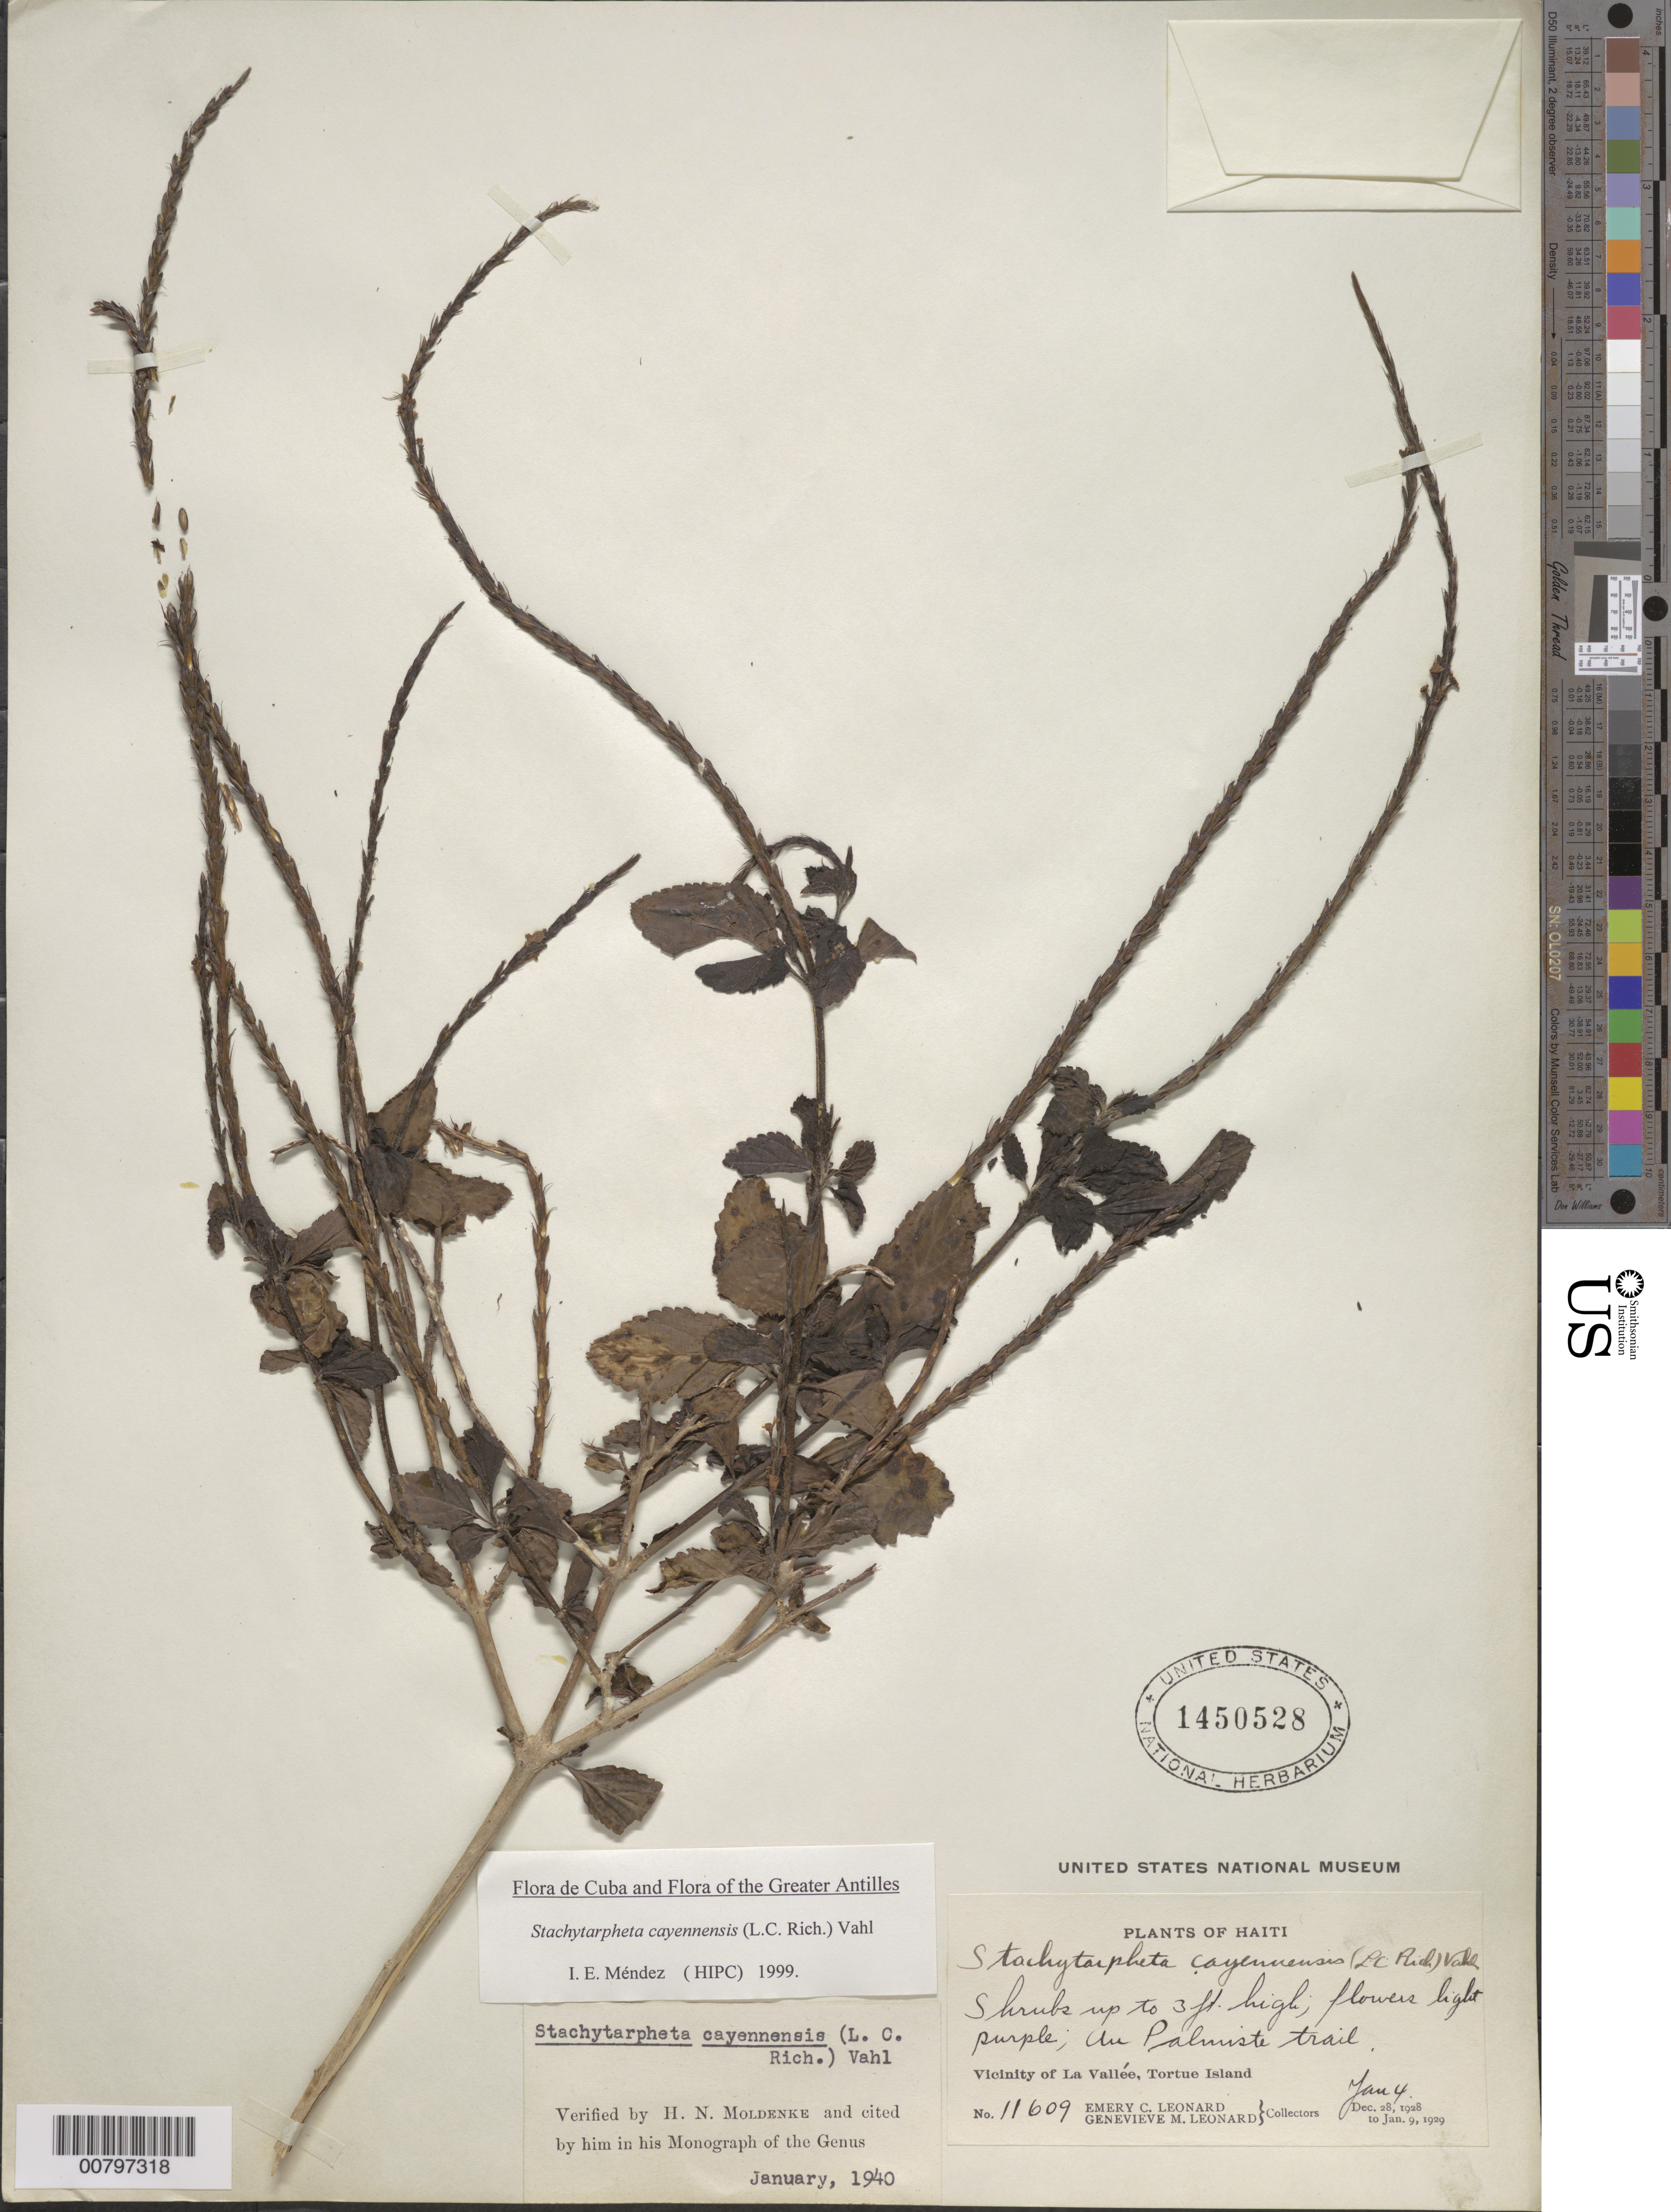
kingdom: Plantae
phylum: Tracheophyta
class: Magnoliopsida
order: Lamiales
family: Verbenaceae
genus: Stachytarpheta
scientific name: Stachytarpheta cayennensis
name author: (Rich.) Vahl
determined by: Méndez, Isidro E., (HIPC)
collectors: E. C. Leonard & G. M. Leonard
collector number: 11609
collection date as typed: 04 Jan 1929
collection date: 1929-01-04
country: Haiti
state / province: Nord-Ouest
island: Île de la Tortue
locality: Vicinity of La Vallée, Au Paluriste trail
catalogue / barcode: US 1450528